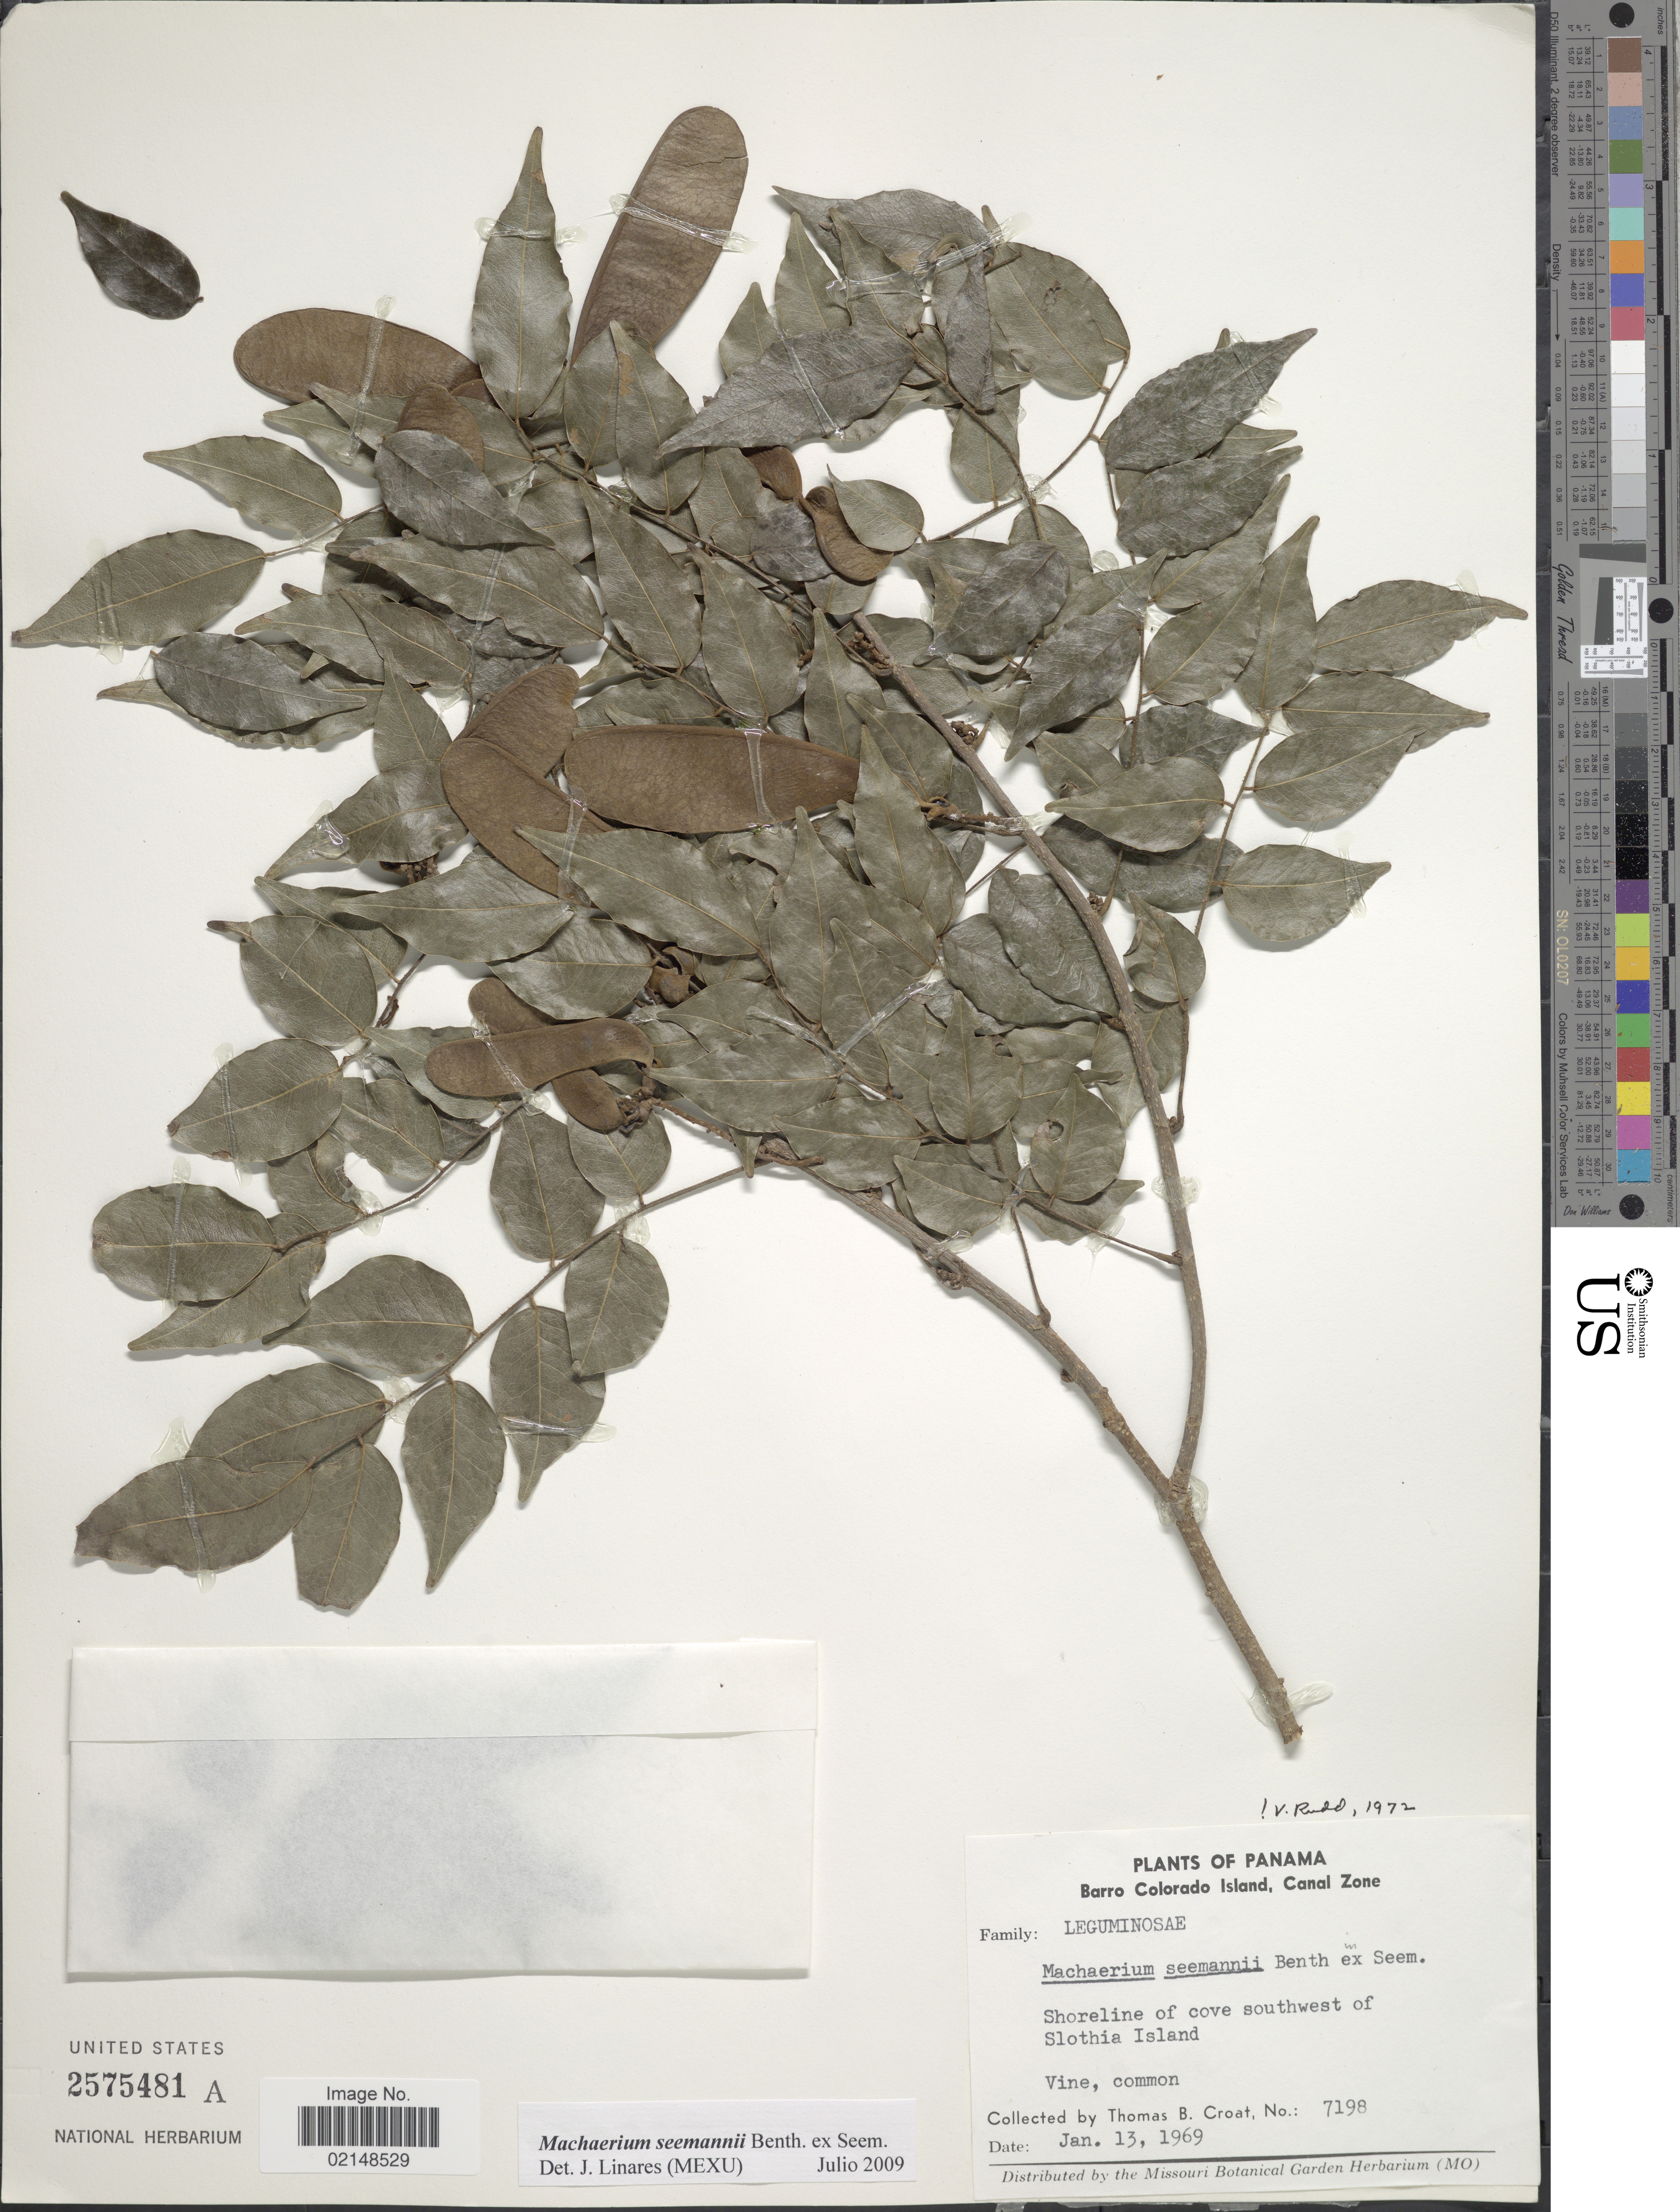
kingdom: Plantae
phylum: Tracheophyta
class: Magnoliopsida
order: Fabales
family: Fabaceae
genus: Machaerium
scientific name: Machaerium seemanni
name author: Benth. in Seem.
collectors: T. B. Croat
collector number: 7198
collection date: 1969-01-13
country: Panama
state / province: Panamá Oeste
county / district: Canal Zone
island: Barro Colorado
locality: Barro Colorado Island, Canal Zone. Shoreline of cove southwest of Slothia Island. Vine.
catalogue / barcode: US 2575481A